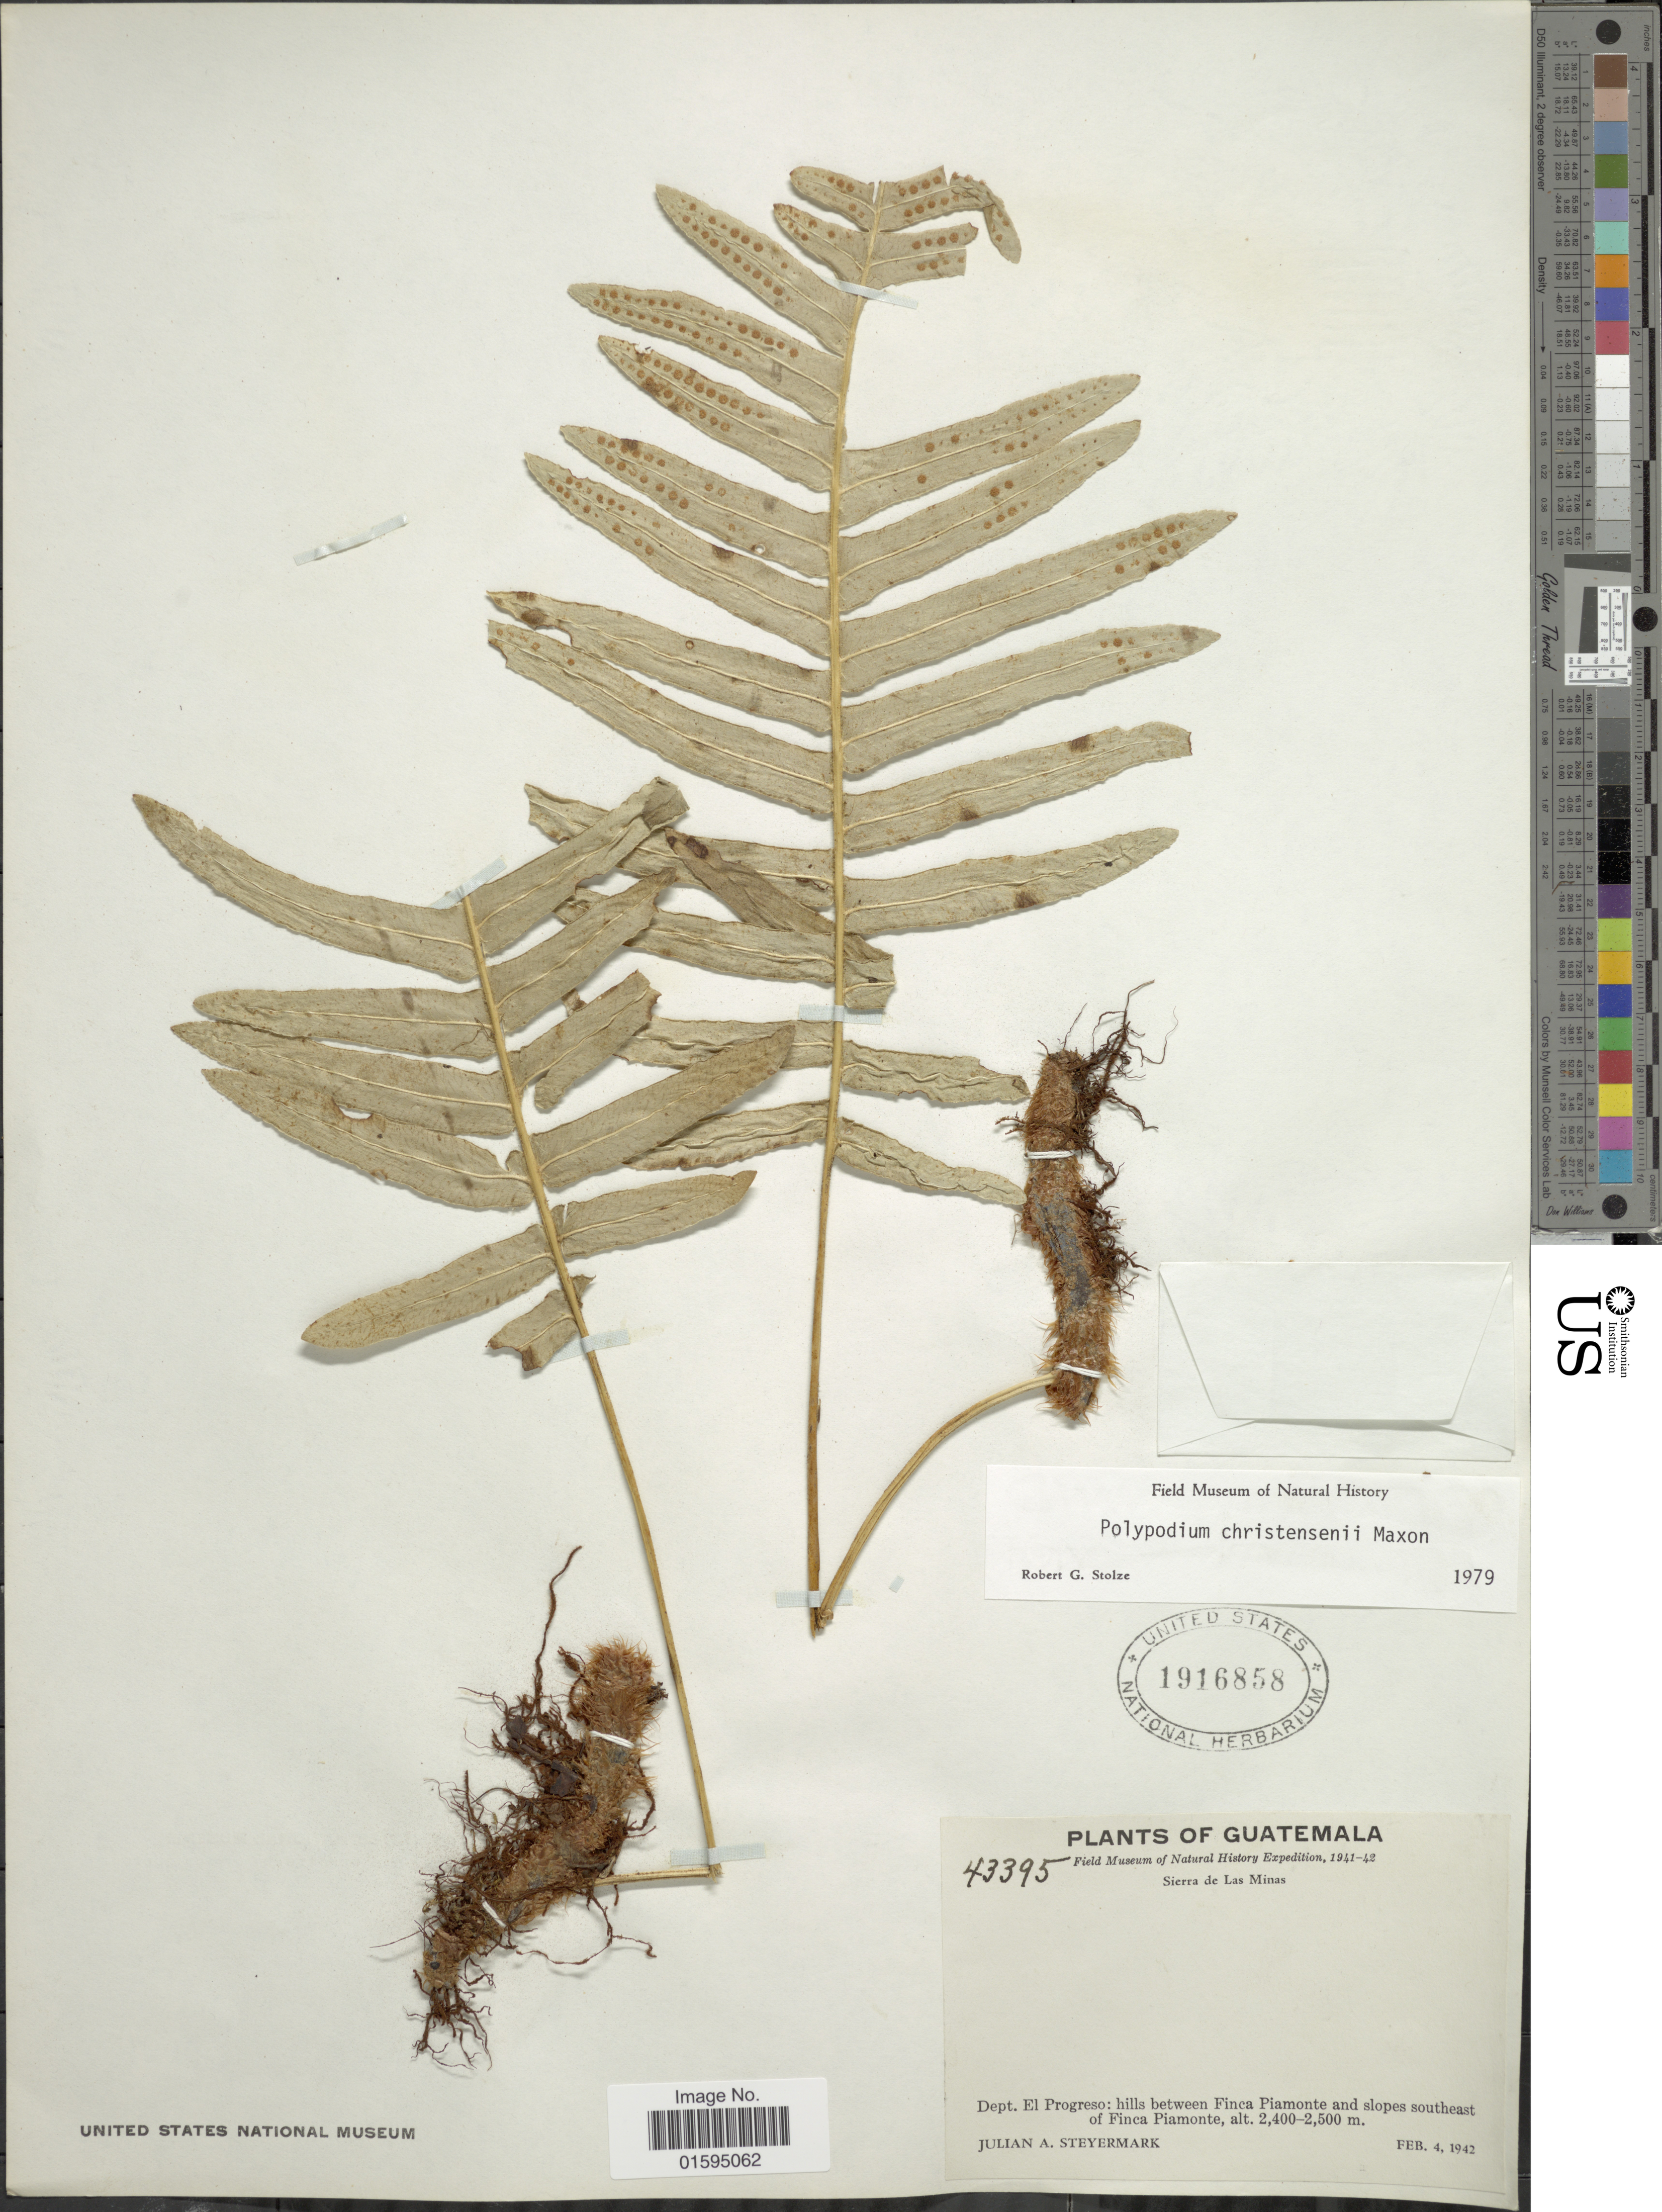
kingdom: Plantae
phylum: Tracheophyta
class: Polypodiopsida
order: Polypodiales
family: Polypodiaceae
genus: Polypodium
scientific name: Polypodium christensenii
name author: Maxon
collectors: J. Steyermark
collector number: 43395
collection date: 1942-02-04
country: Guatemala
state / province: El Progreso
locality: Sierra de Las Minas, hills between Finca Piamonte and slopes southeast of Finca Piamonte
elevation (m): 2400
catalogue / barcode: US 1916858